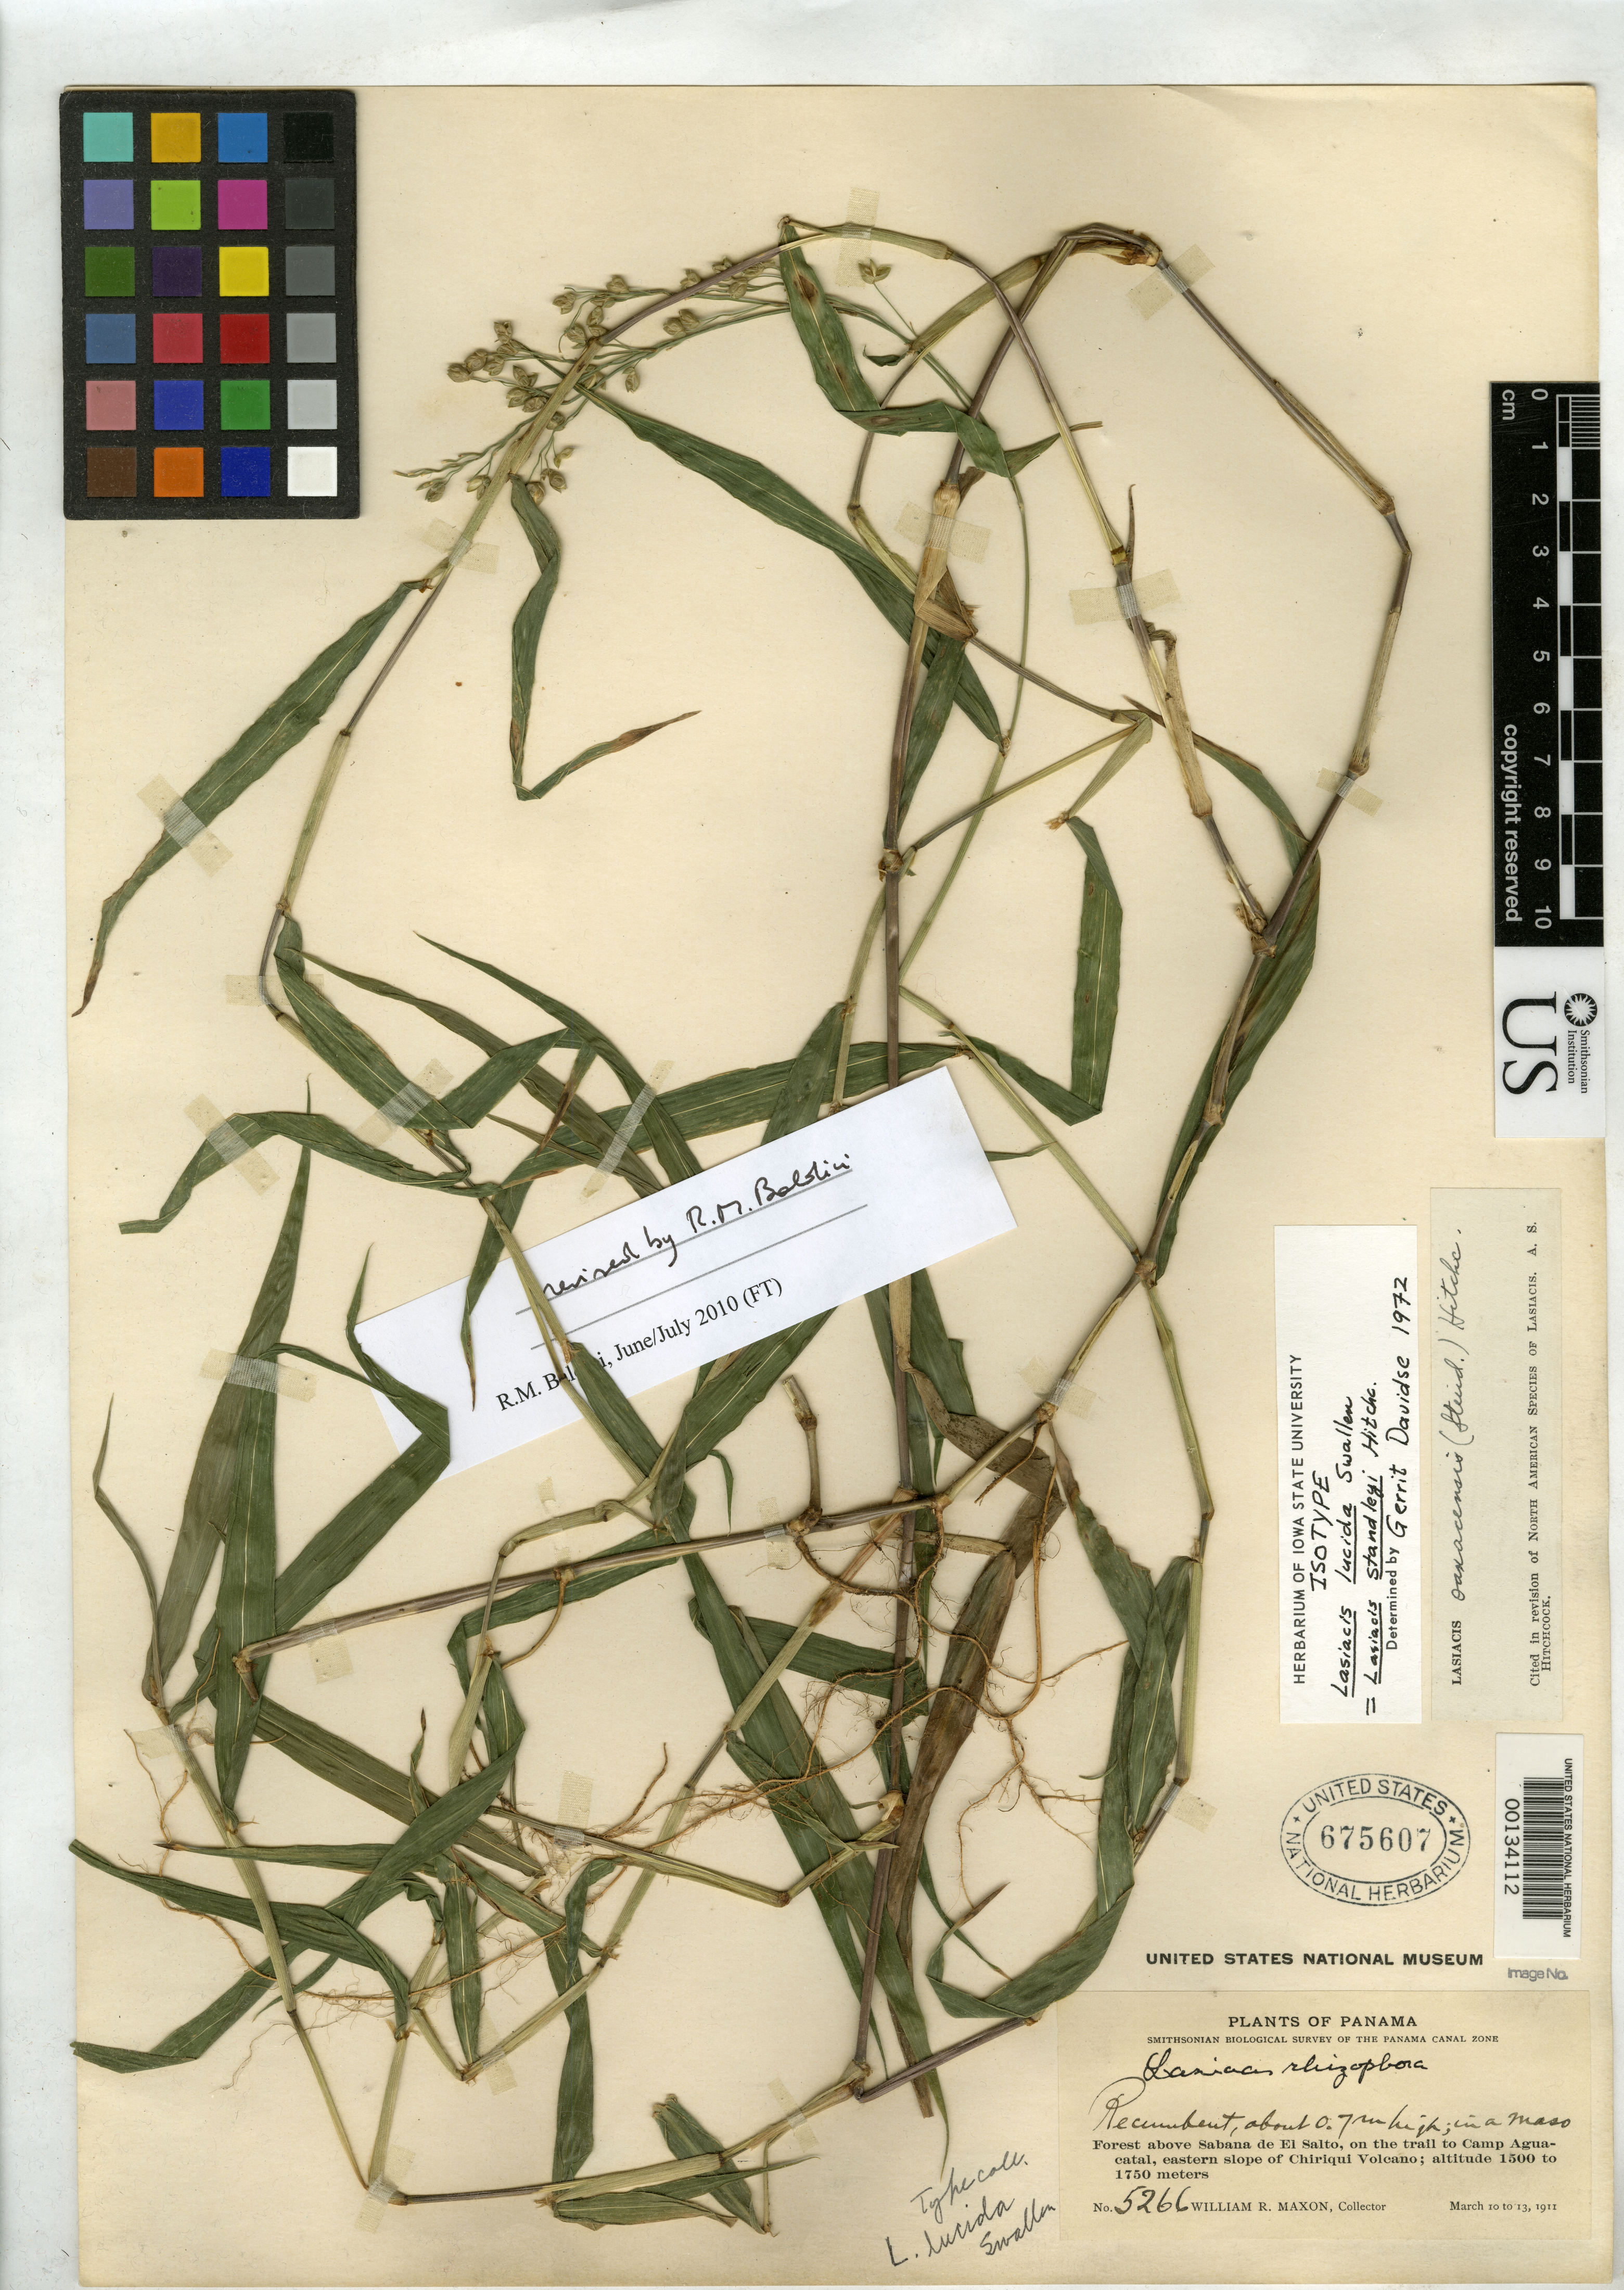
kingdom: Plantae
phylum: Tracheophyta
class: Liliopsida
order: Poales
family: Poaceae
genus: Lasiacis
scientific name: Lasiacis lucida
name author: Swallen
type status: Isotype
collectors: W. R. Maxon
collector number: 5266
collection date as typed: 10 Mar 1911 to 13 Mar 1911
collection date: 1911-03-10/1911-03-13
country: Panama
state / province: Chiriquí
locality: Forest above Sabana de El Salto, on Trail to Camp Aguacatal, E slope of Chiriqui Volcano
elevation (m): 1500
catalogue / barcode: US 675607